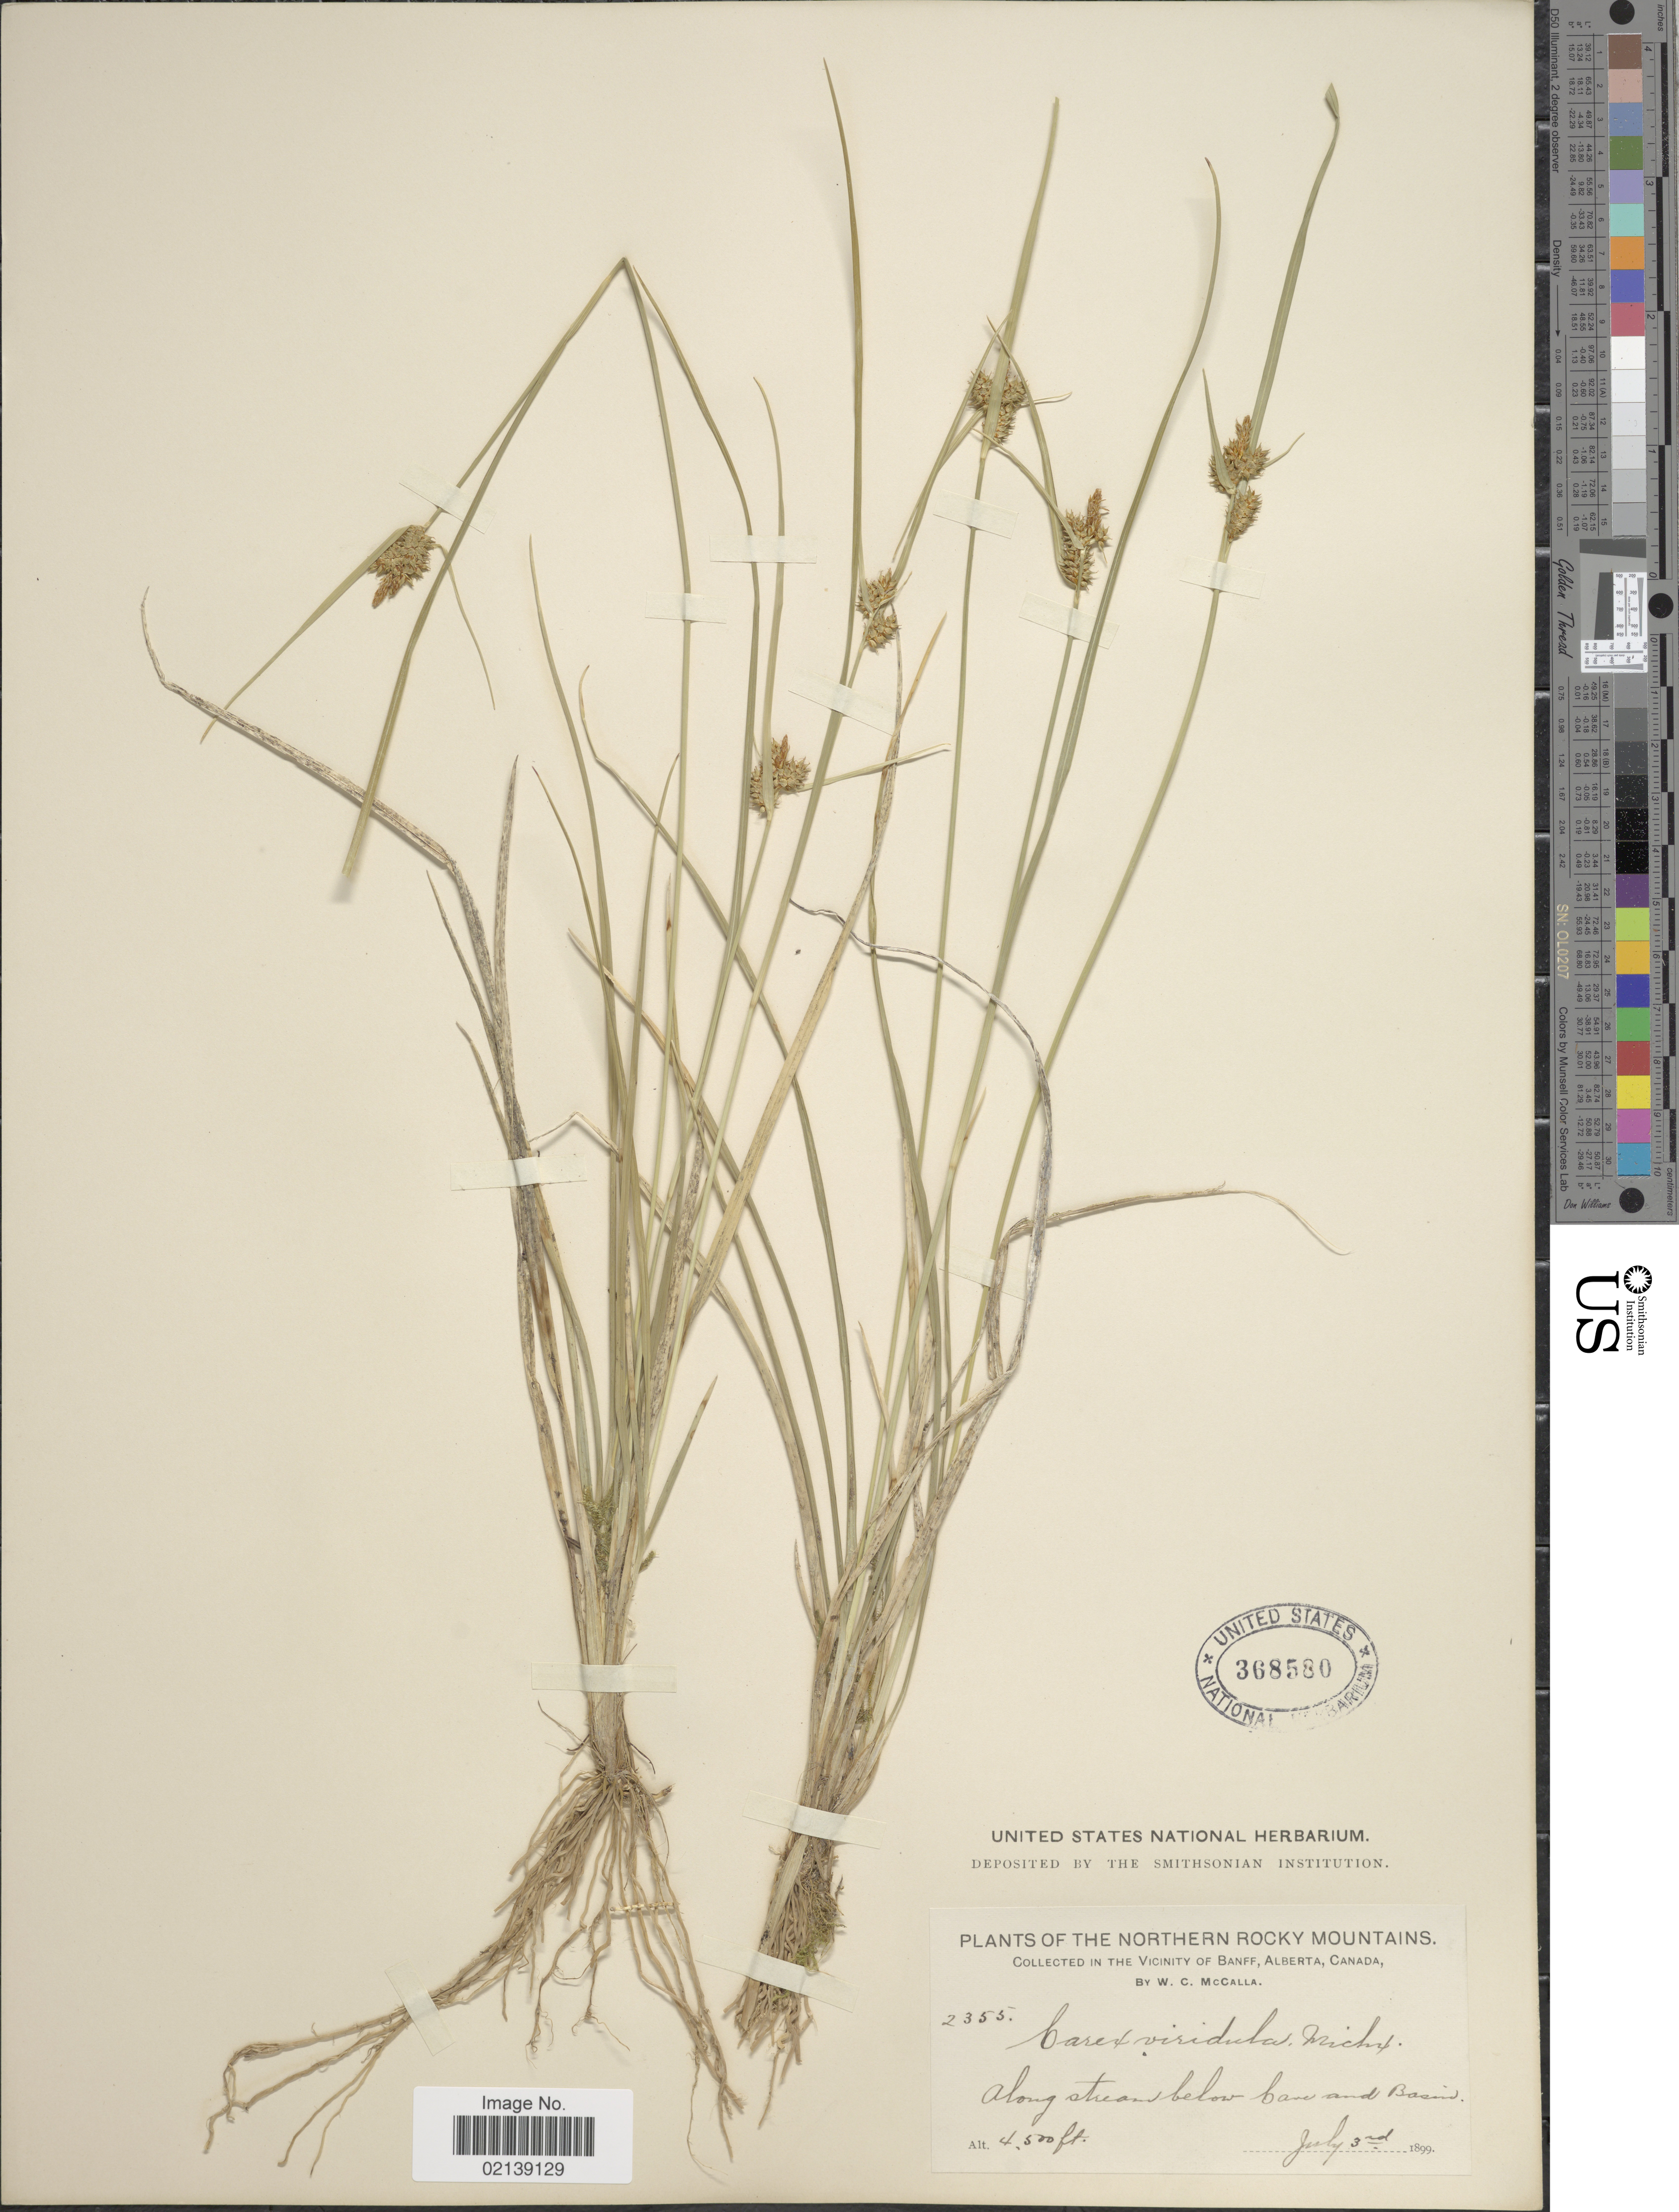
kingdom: Plantae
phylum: Tracheophyta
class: Liliopsida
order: Poales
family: Cyperaceae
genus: Carex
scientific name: Carex oederi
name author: Retz.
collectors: W. McCalla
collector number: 2355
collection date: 1899-07-03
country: Canada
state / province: Alberta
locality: The Northern Rocky Mountains, In The Vicinity of Banff, Along streams below Cave and Basin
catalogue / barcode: US 368580